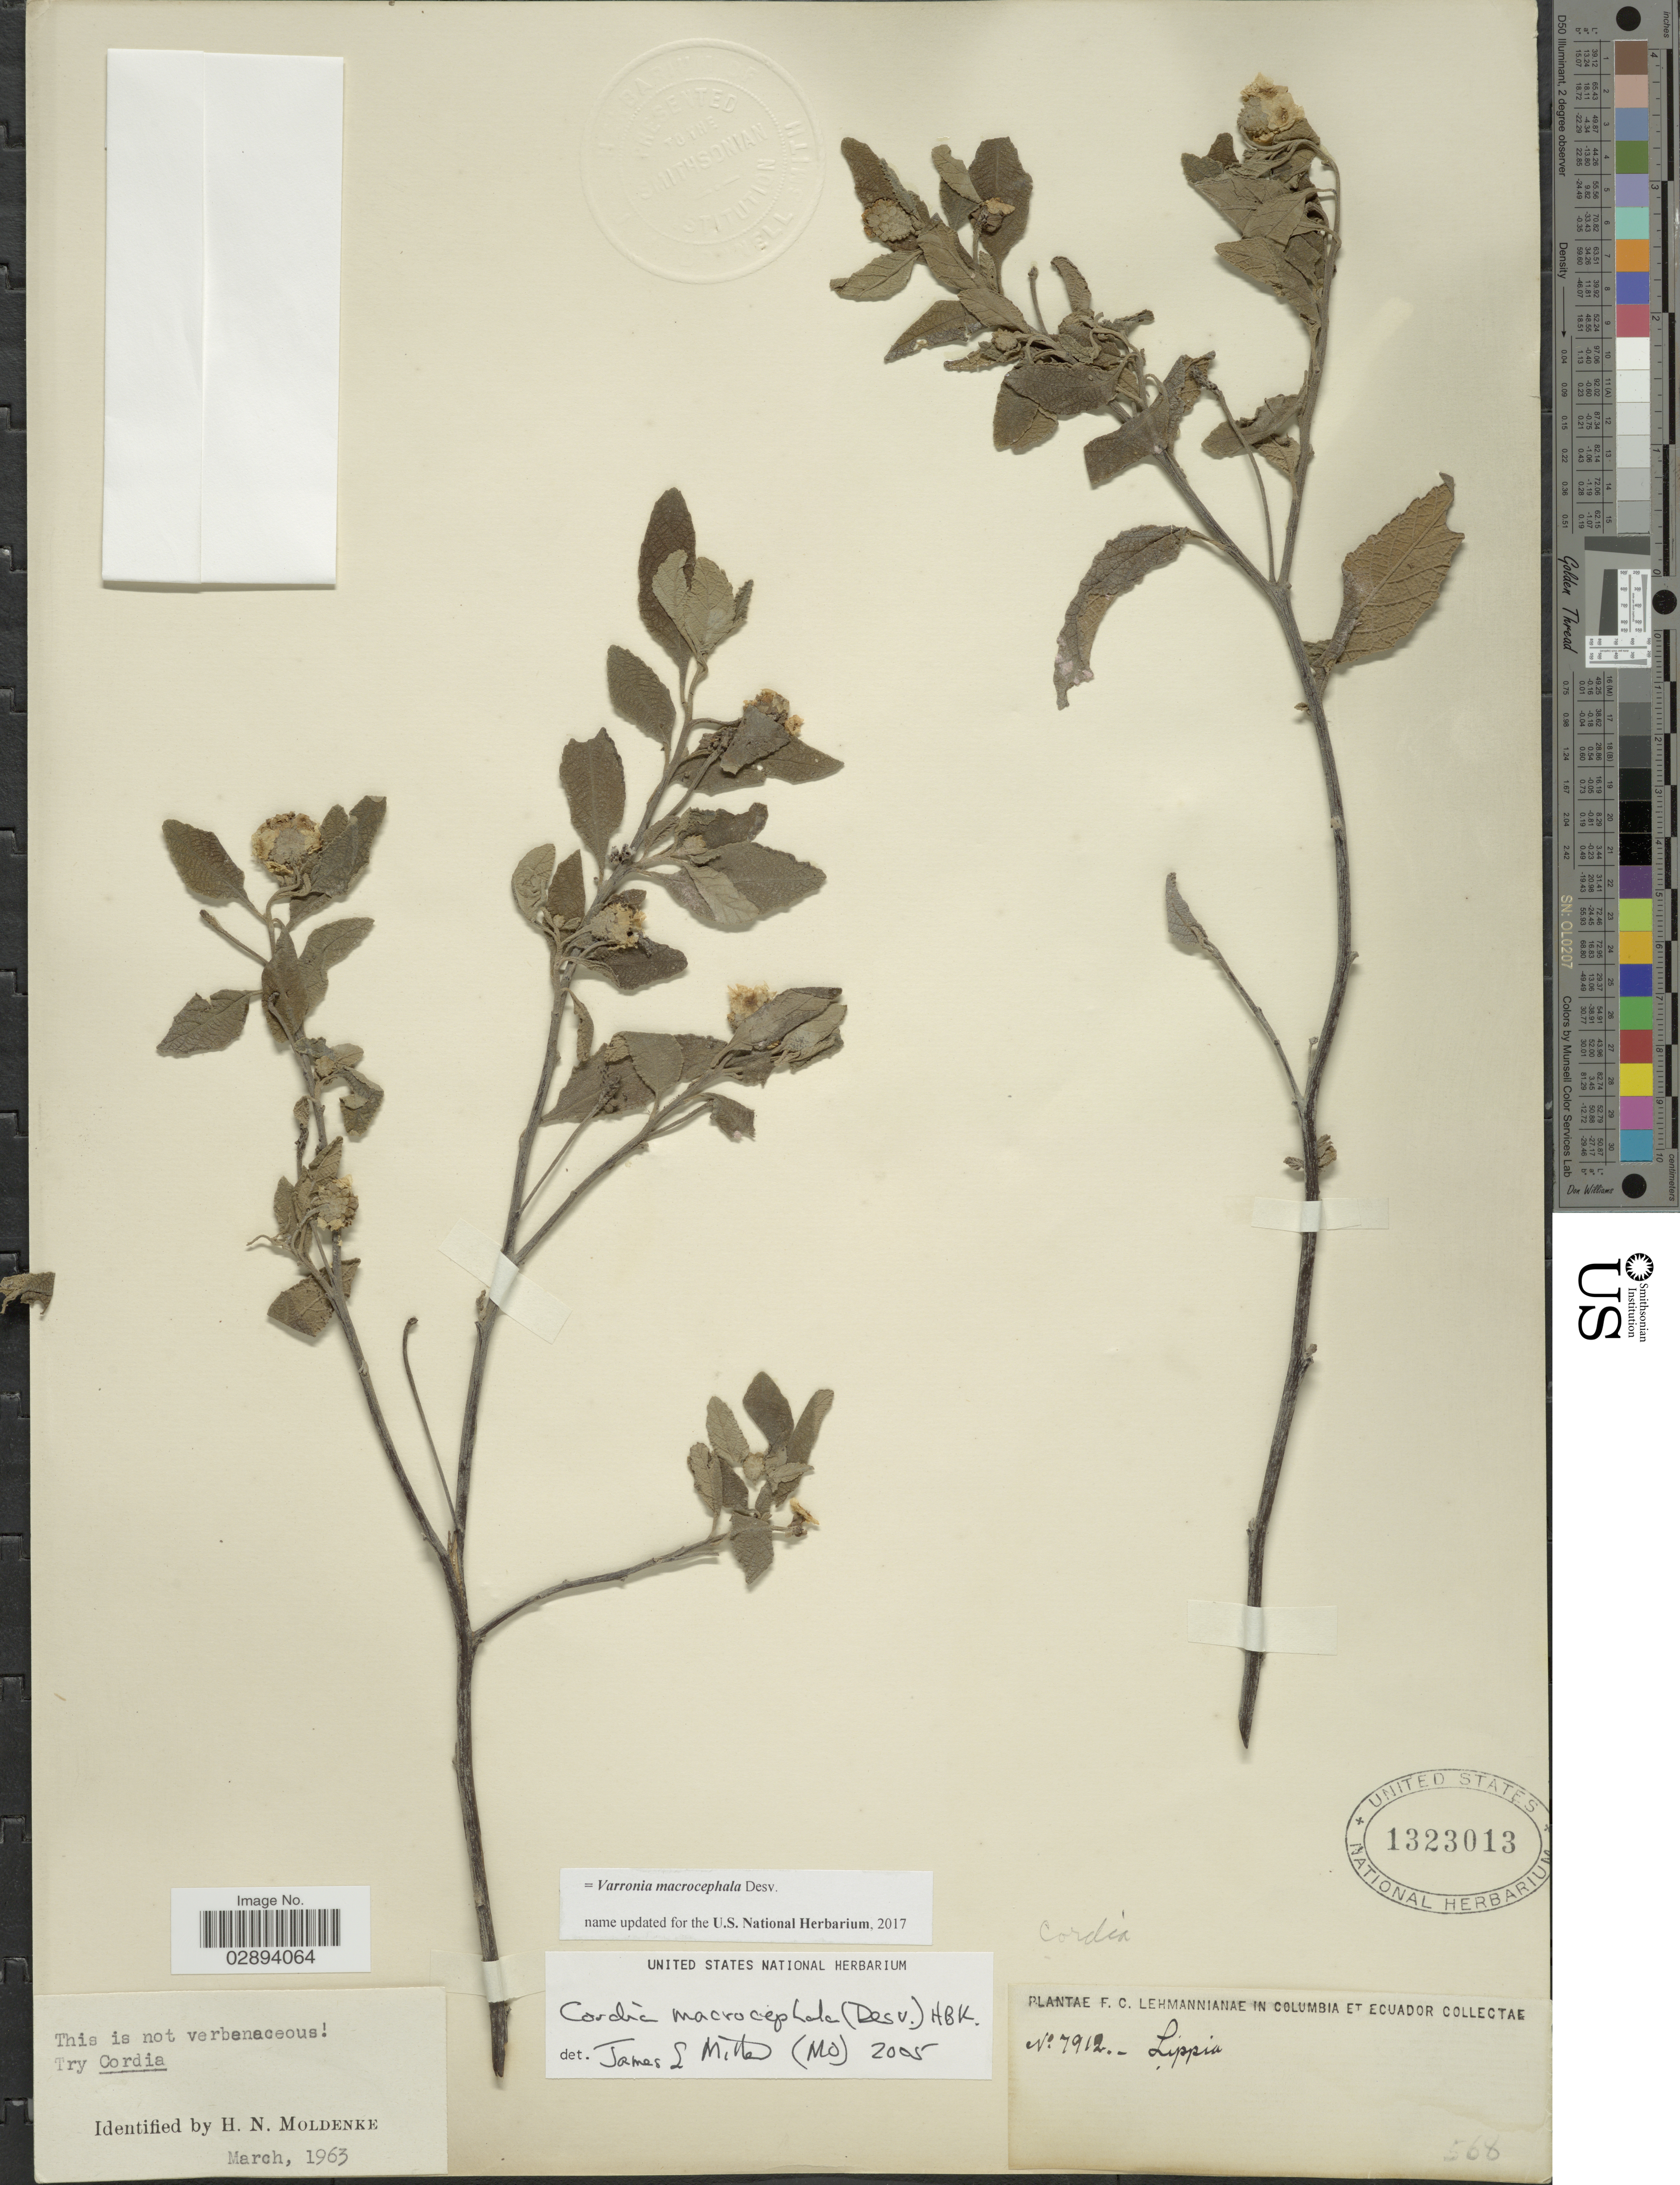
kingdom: Plantae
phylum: Tracheophyta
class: Magnoliopsida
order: Boraginales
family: Cordiaceae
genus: Varronia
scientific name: Varronia macrocephala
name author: Desv.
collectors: F. C. Lehmann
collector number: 7912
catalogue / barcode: US 1323013